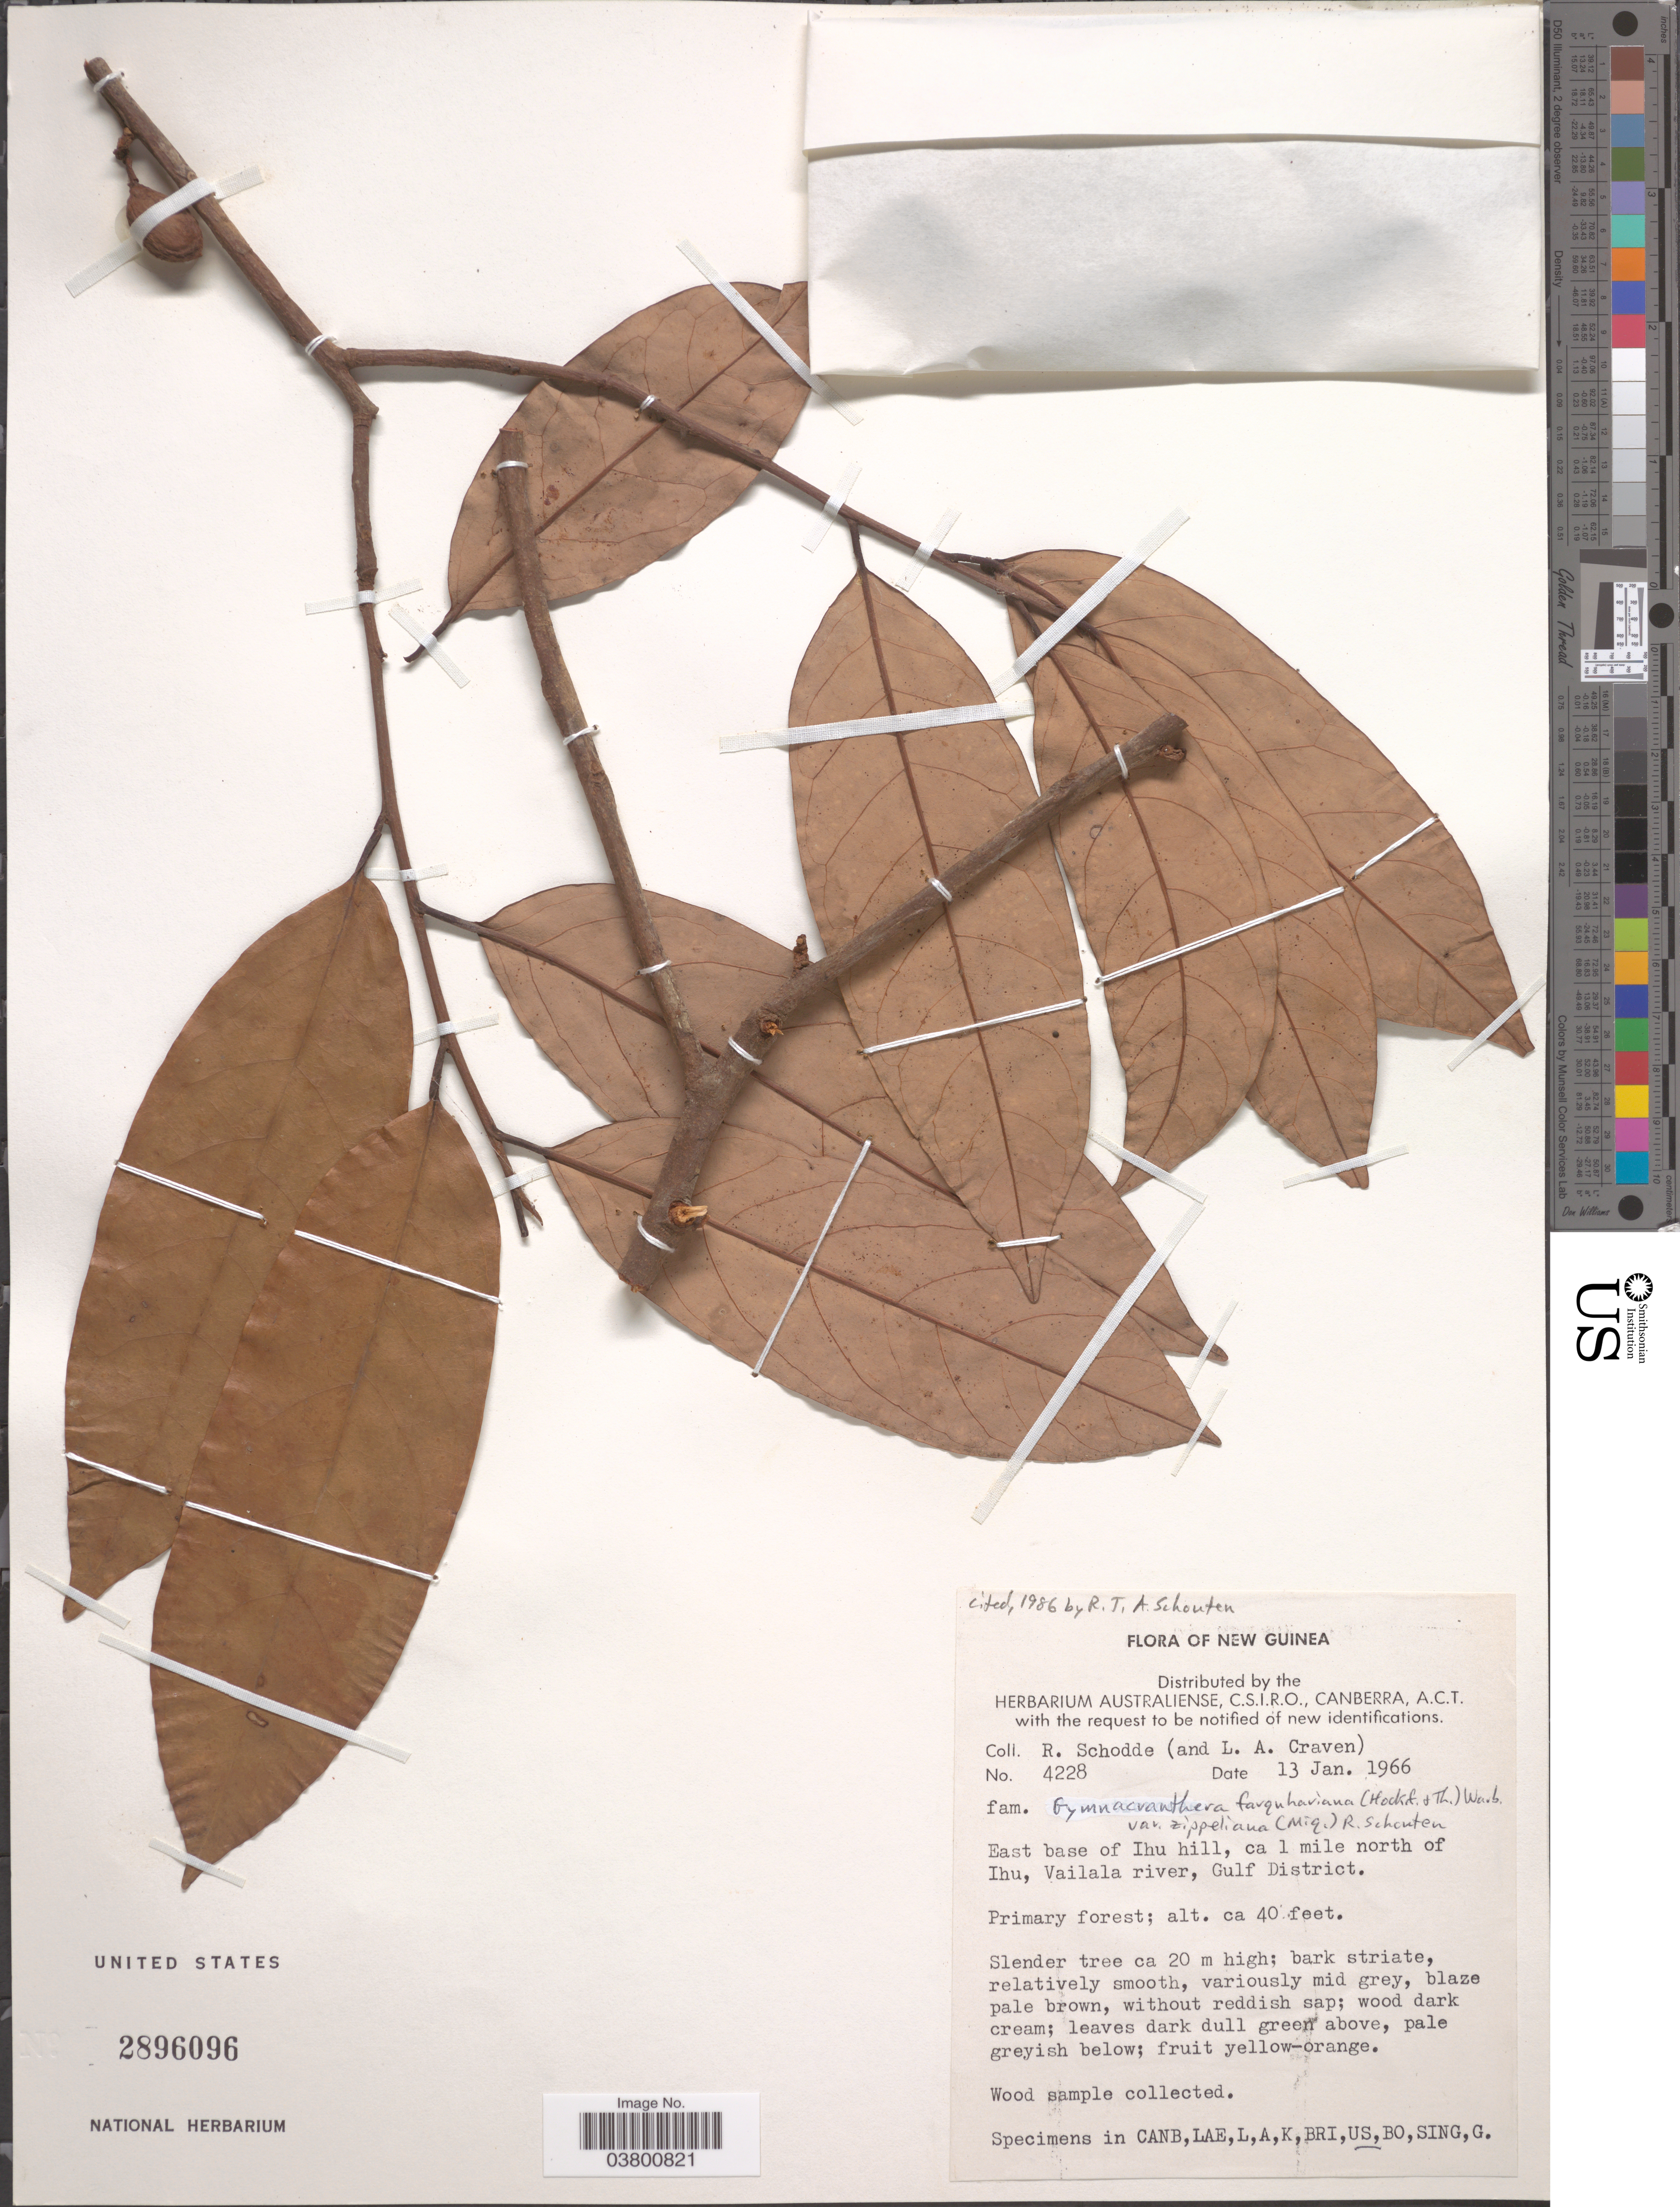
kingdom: Plantae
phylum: Tracheophyta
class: Magnoliopsida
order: Magnoliales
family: Myristicaceae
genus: Gymnacranthera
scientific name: Gymnacranthera farquhariana var. zippeliana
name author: (Miq.) R.T.A. Schouten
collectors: R. Schodde & L. A. Craven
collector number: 4228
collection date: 1966-01-13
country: Papua New Guinea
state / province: Gulf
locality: New Guinea. East base of Ihu hill, ca 1 mile north of Ihu, Vailala river, Gulf District.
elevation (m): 12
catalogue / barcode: US 2896096